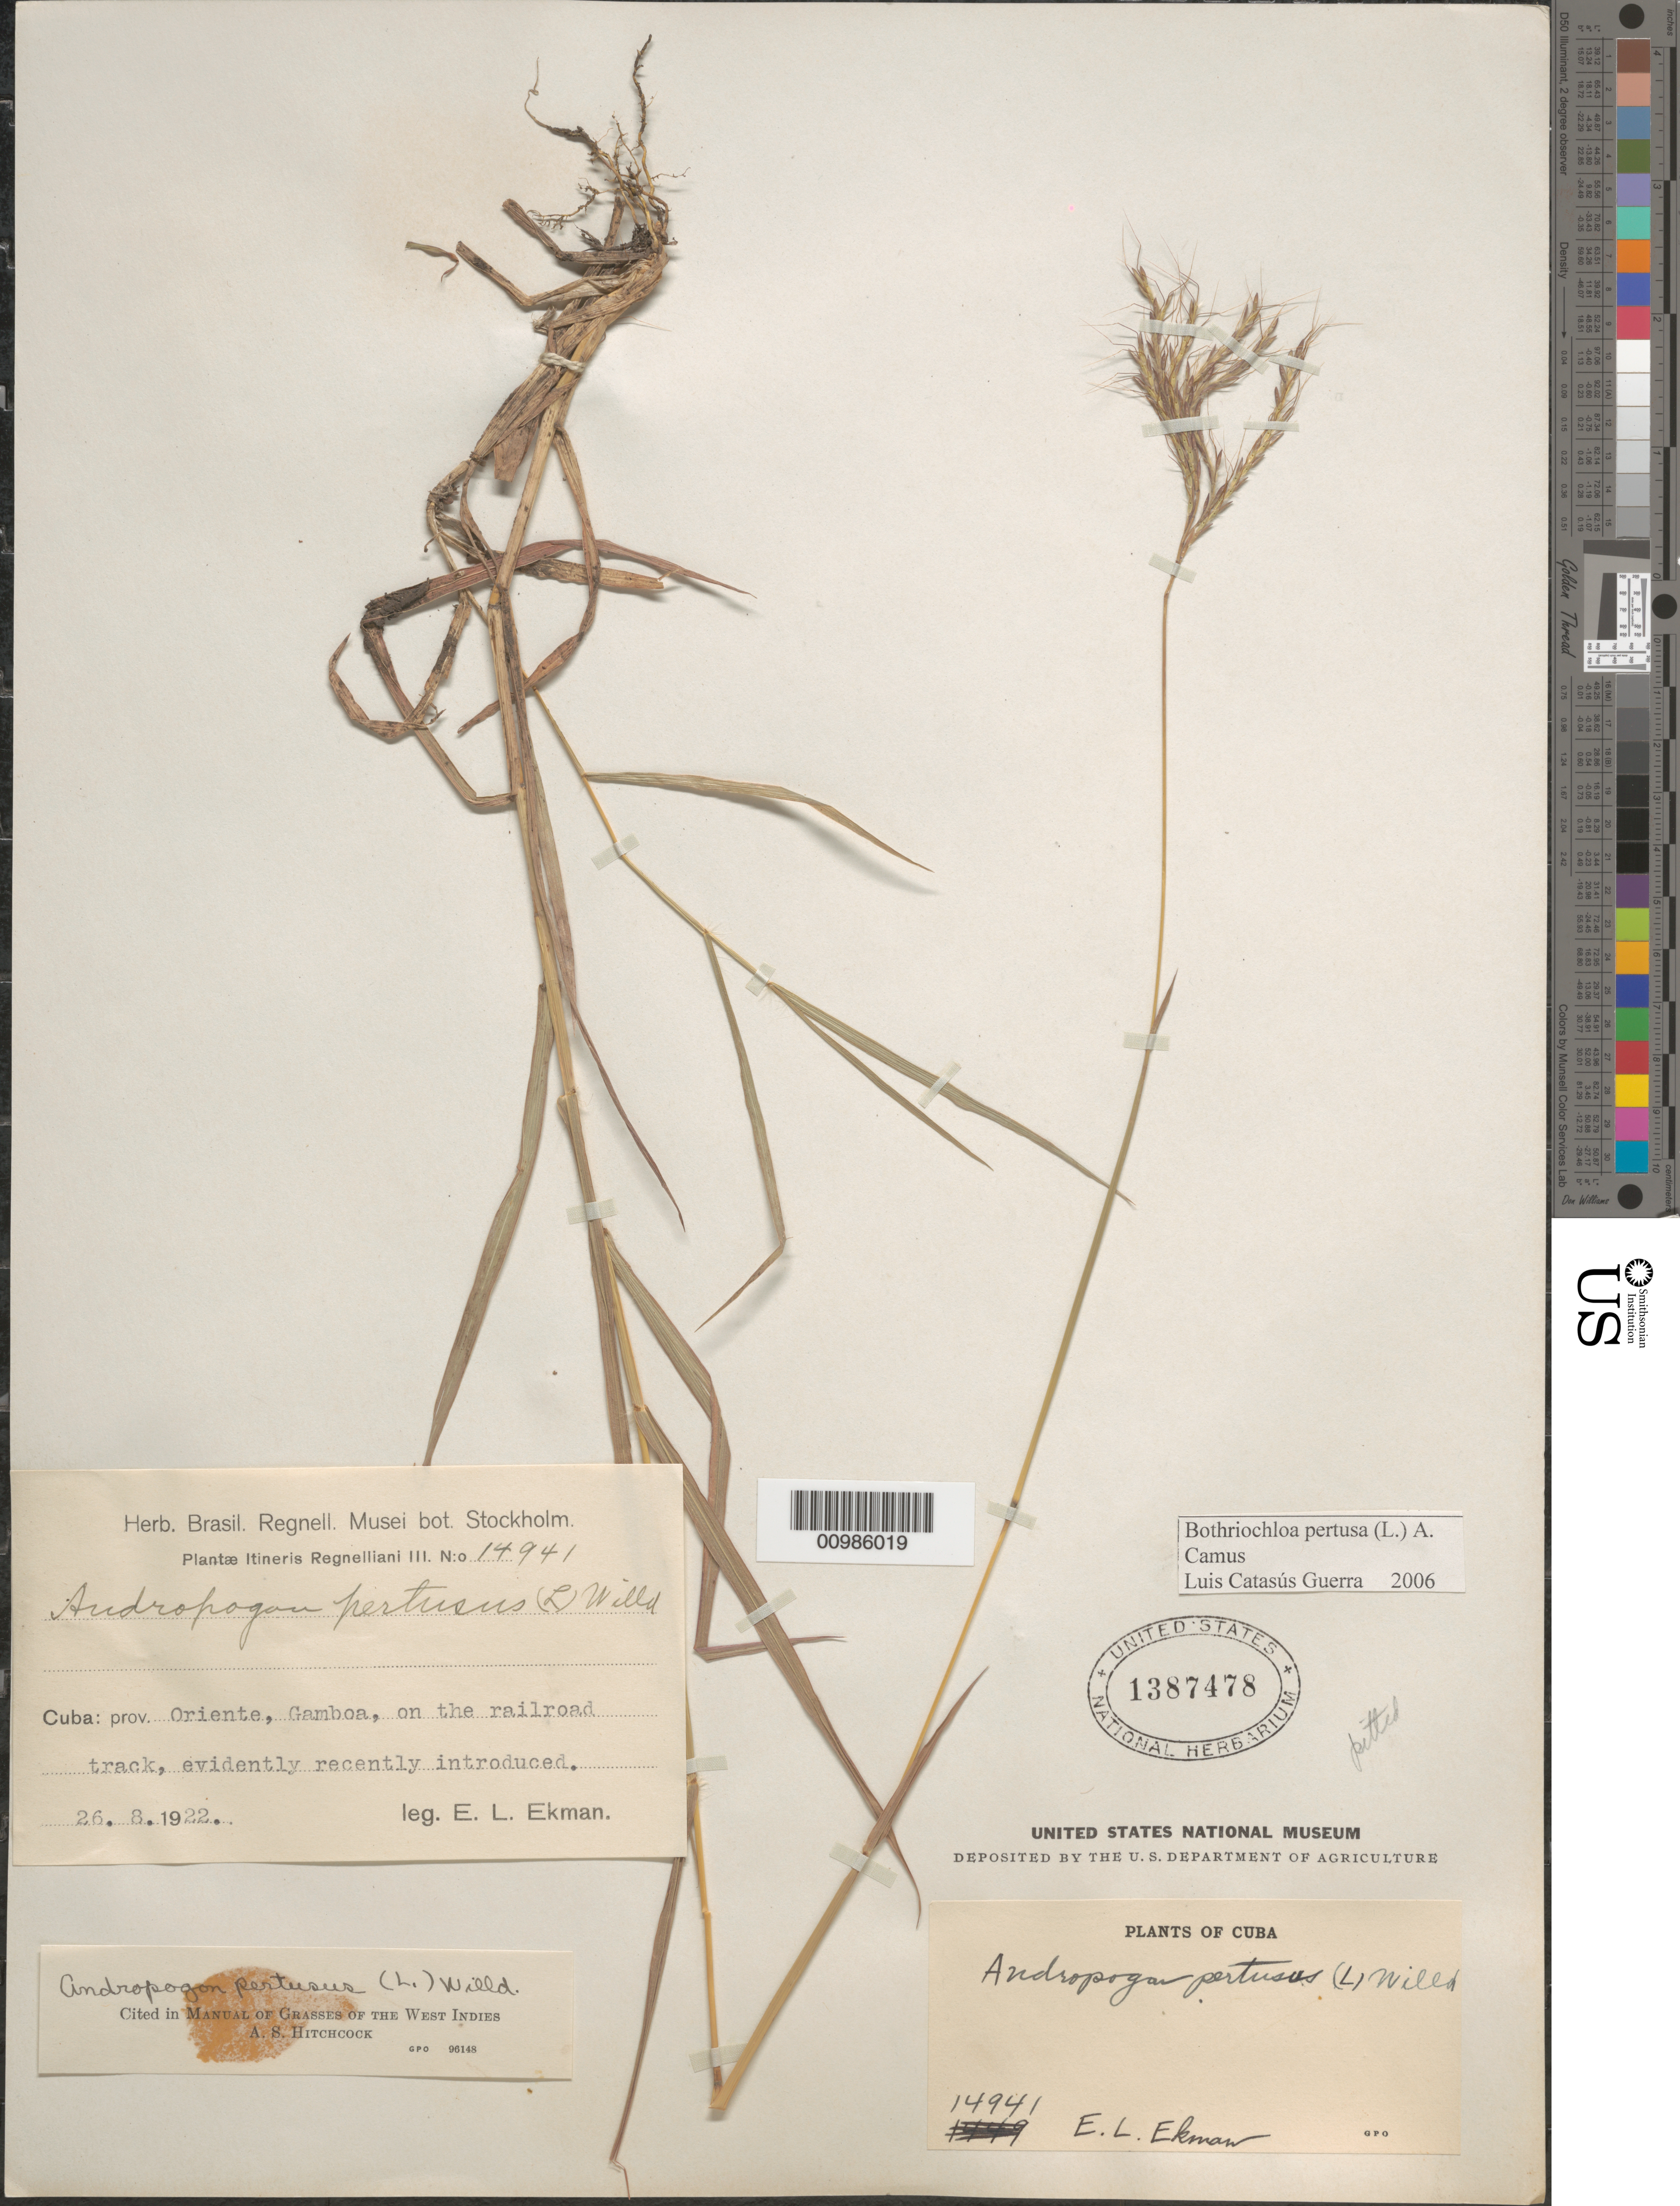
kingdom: Plantae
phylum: Tracheophyta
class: Liliopsida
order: Poales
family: Poaceae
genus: Bothriochloa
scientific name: Bothriochloa pertusa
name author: (L.) A. Camus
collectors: E. L. Ekman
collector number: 14941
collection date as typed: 26 Aug 1922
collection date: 1922-08-26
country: Cuba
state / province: Oriente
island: Cuba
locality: Gamboa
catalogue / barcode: US 1387478